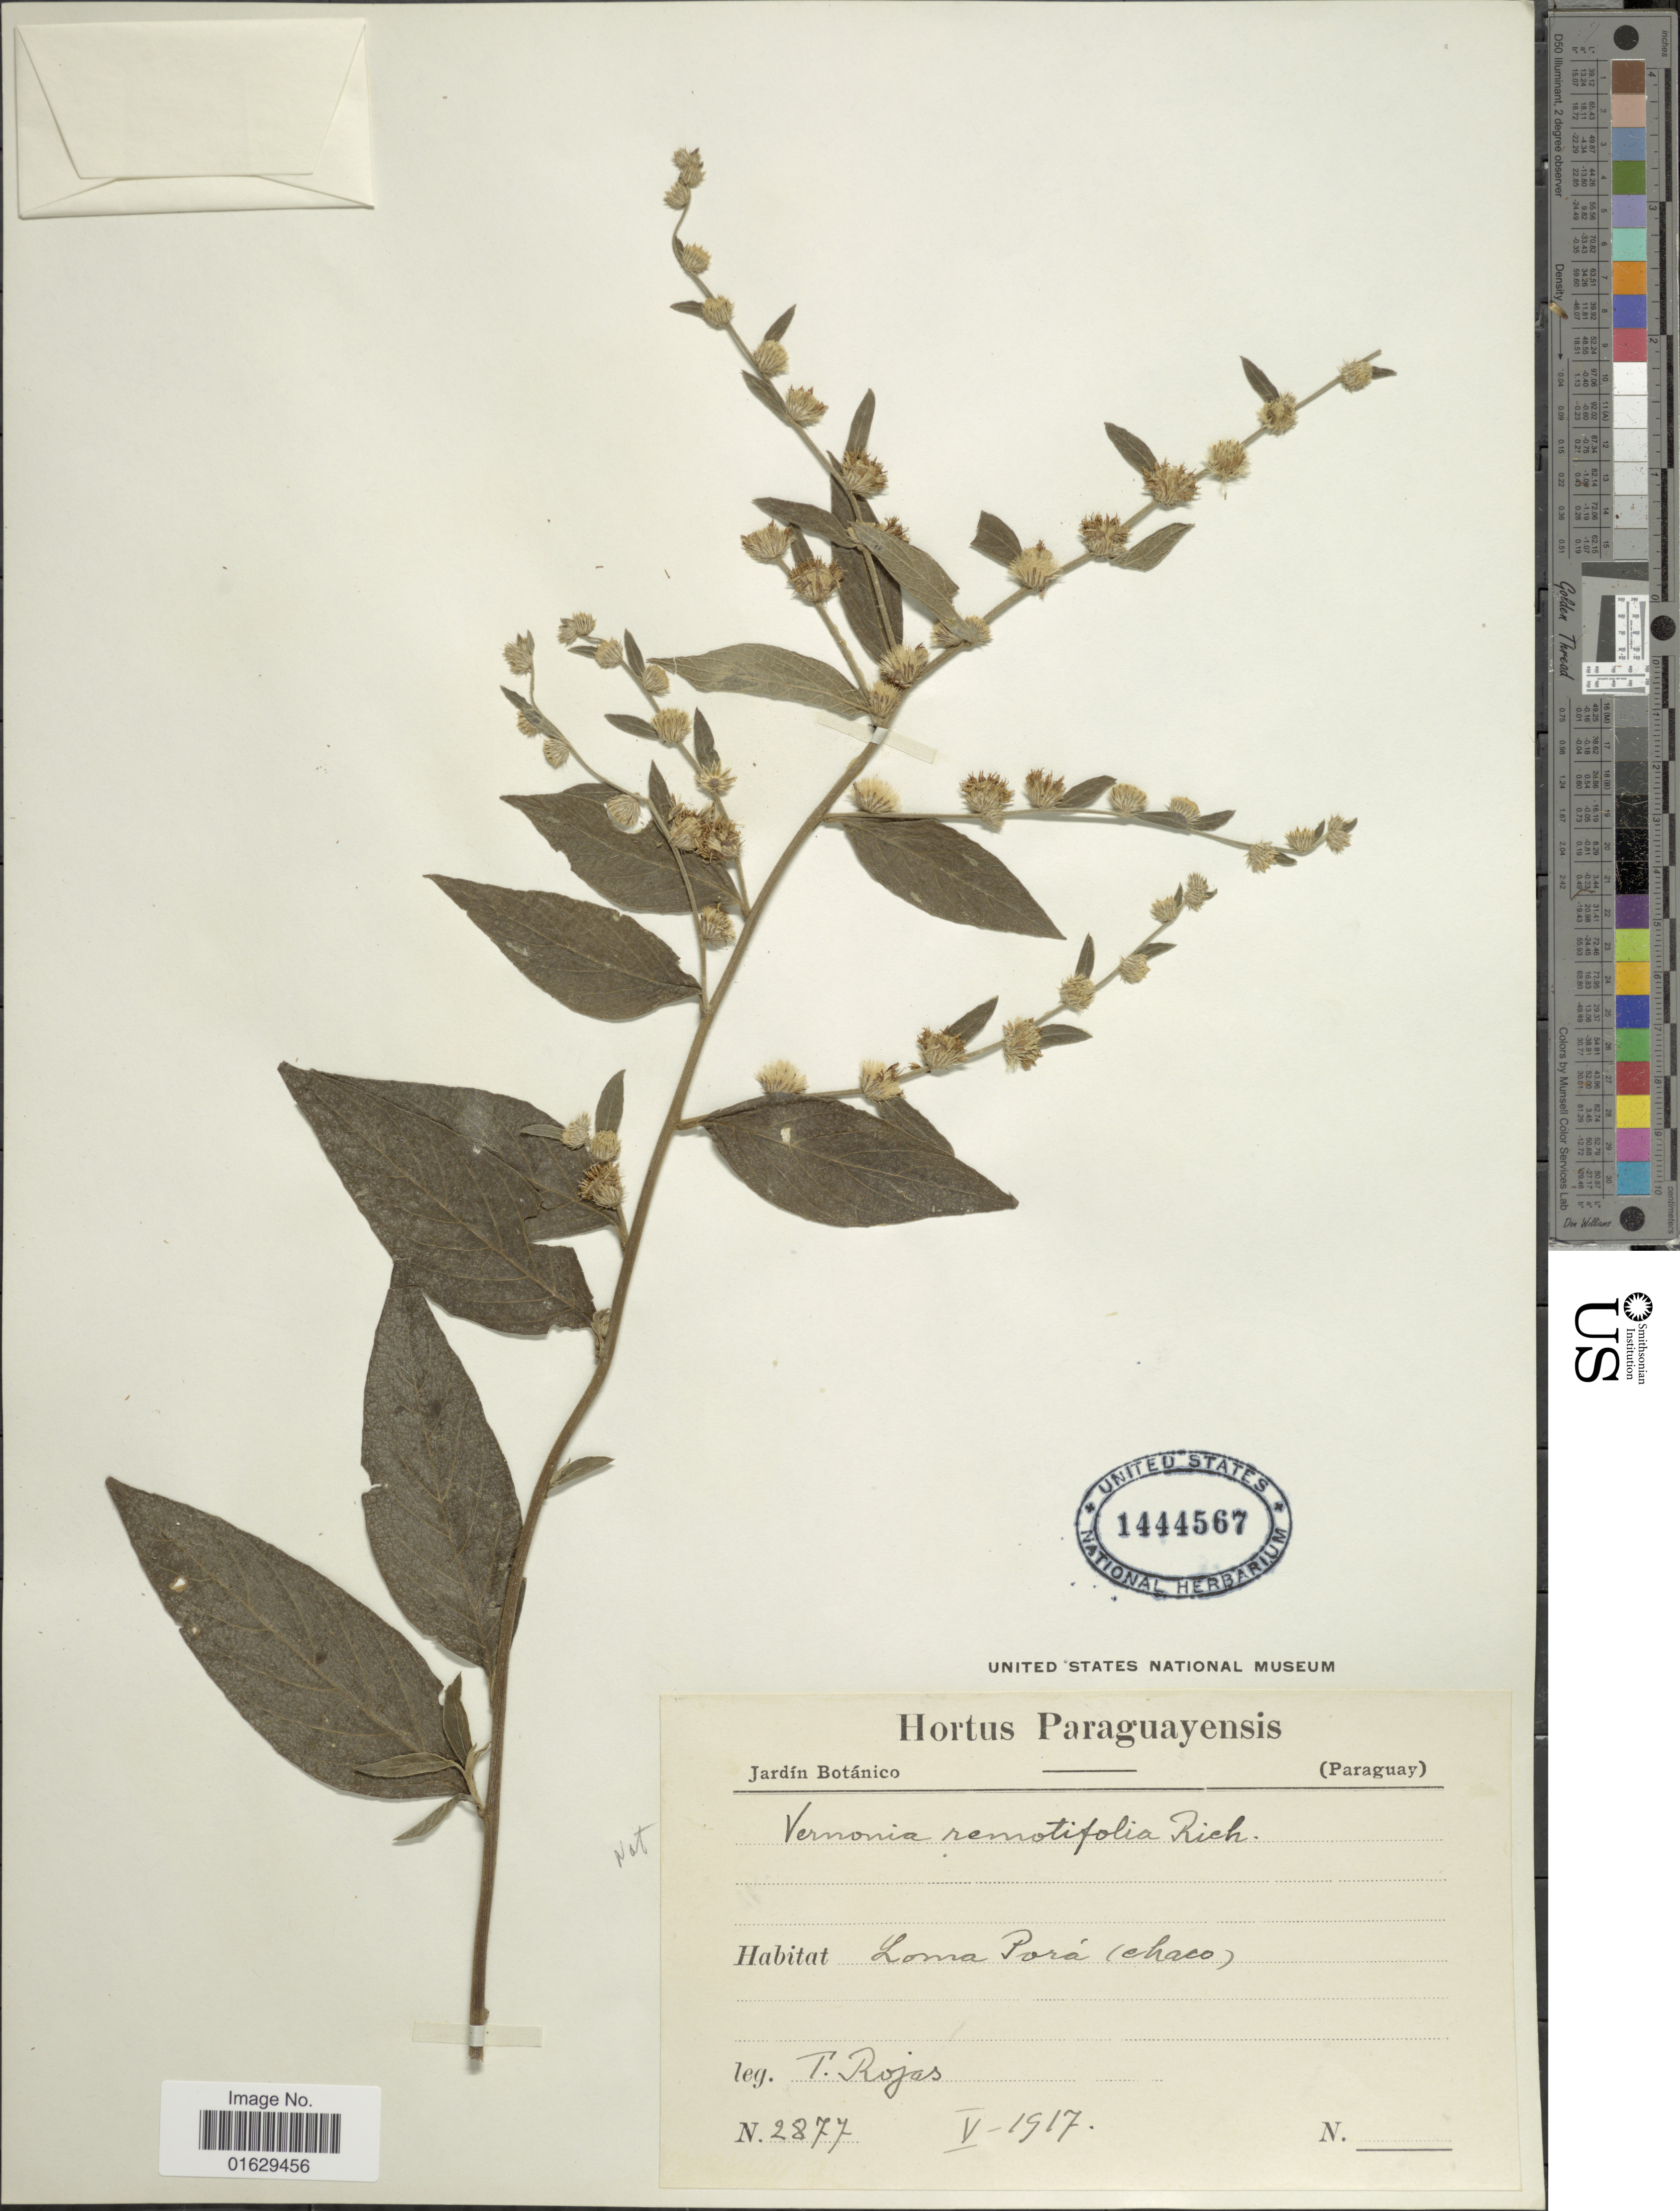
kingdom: Plantae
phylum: Tracheophyta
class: Magnoliopsida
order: Asterales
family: Asteraceae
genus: Lepidaploa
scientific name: Lepidaploa chamissonis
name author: (Less.) H. Rob.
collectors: T. Rojas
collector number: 2877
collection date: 1917-05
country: Paraguay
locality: Loma Para (Chaco)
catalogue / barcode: US 1444567